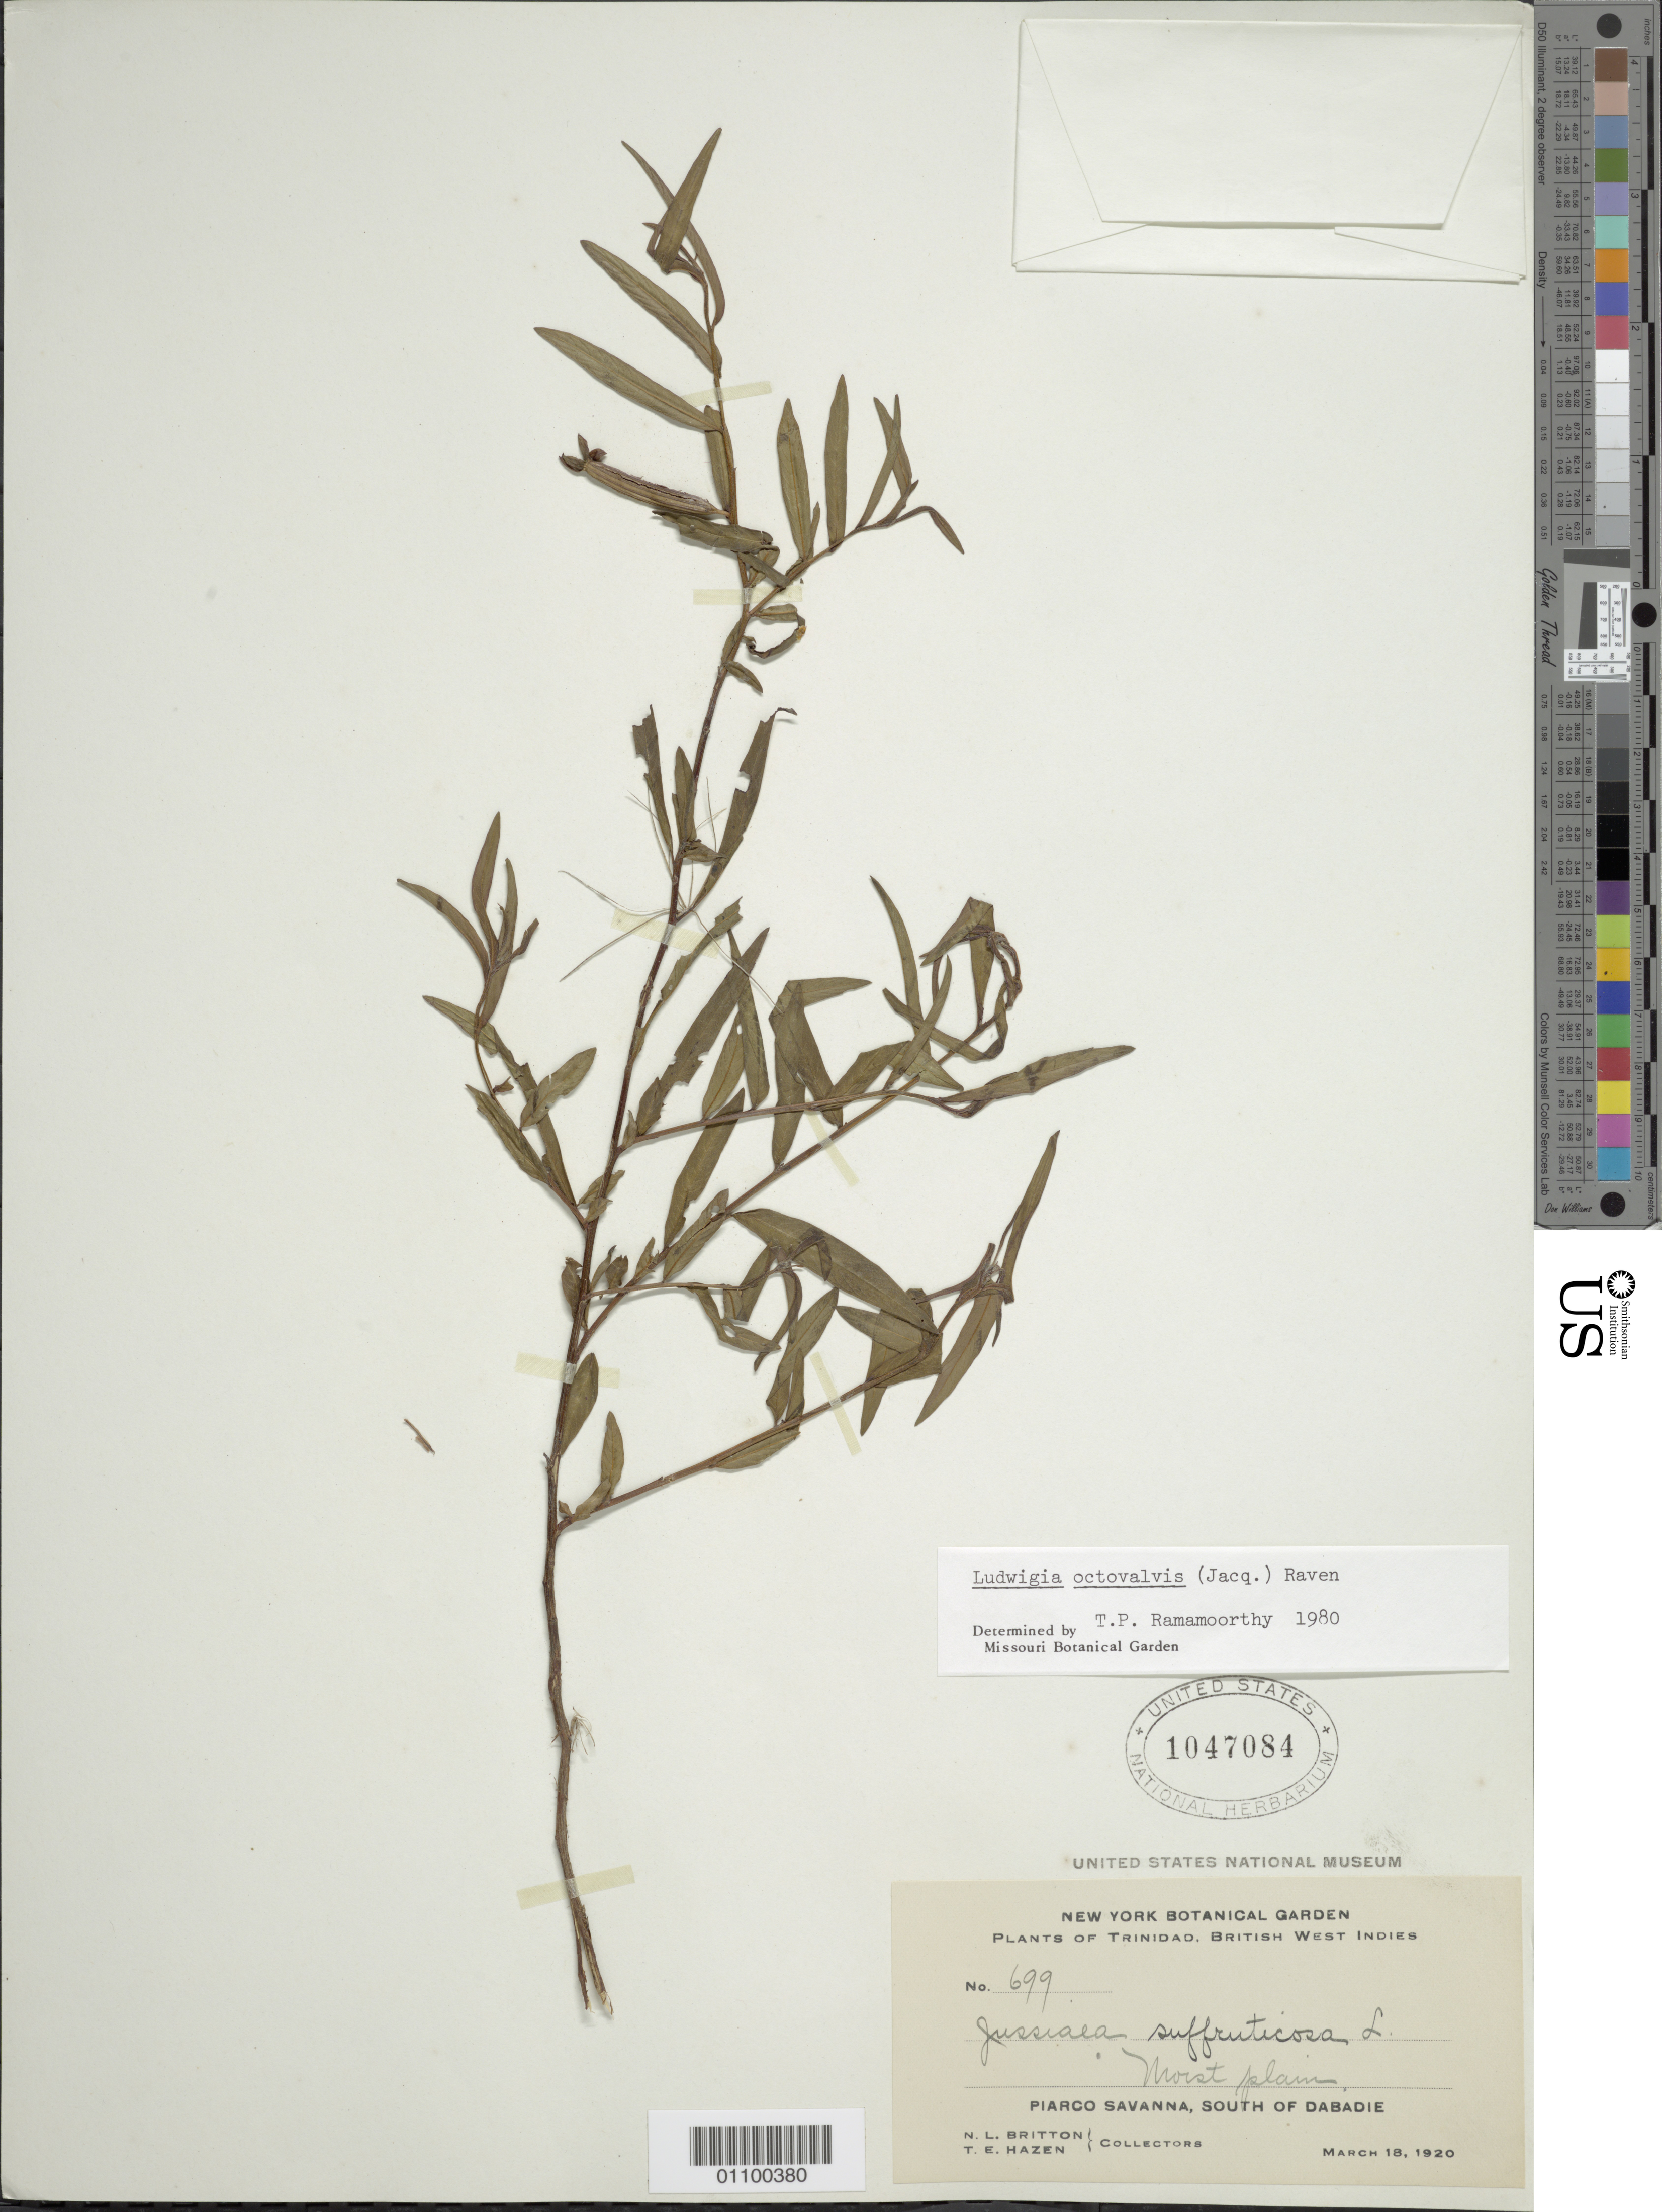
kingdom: Plantae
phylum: Tracheophyta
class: Magnoliopsida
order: Myrtales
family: Onagraceae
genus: Ludwigia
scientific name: Ludwigia octovalvis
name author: (Jacq.) P.H. Raven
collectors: N. Britton & T. E. Hazen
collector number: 699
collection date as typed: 18 Mar 1920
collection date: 1920-03-18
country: Trinidad and Tobago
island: Trinidad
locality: Piarco Savanna, S of Dabadie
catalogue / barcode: US 1047084